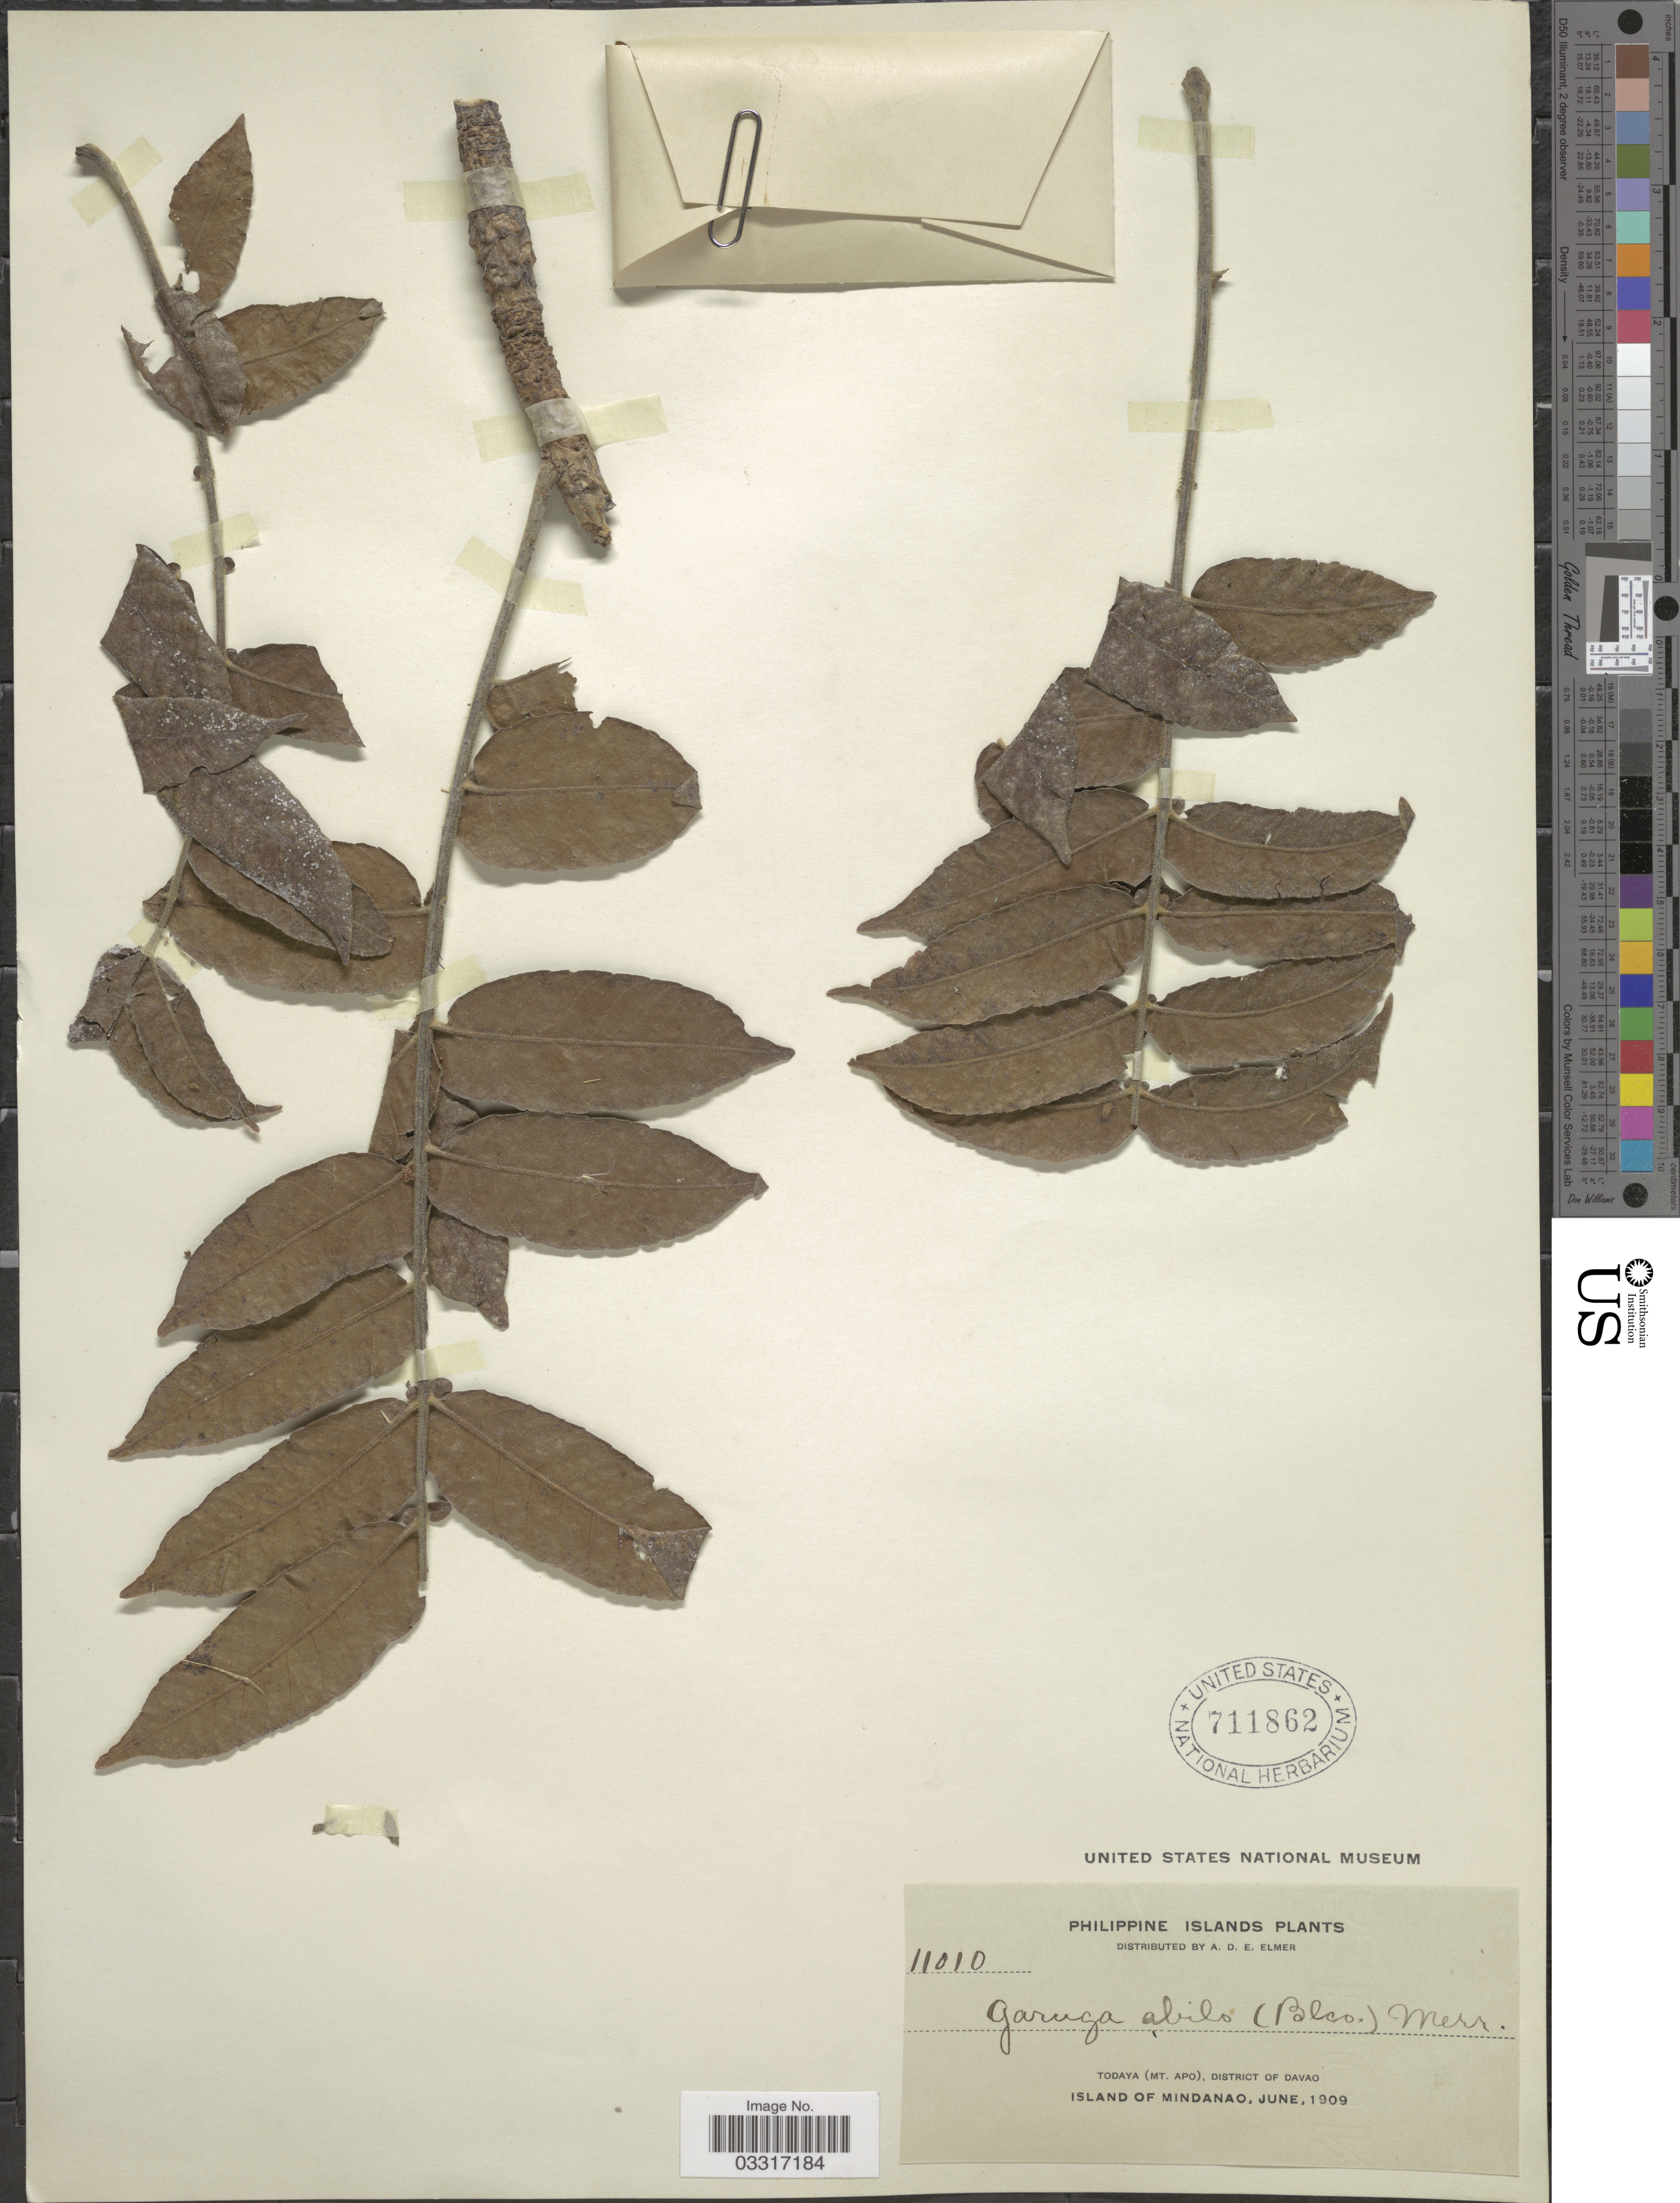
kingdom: Plantae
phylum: Tracheophyta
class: Magnoliopsida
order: Sapindales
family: Burseraceae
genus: Garuga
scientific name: Garuga floribunda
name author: Decne.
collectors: A. D. E. Elmer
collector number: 11010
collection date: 1909-06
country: Philippines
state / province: Davao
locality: Philippine Islands. Todaya (Mt. Apo), District of Davao. Island of Mindanao.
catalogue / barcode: US 711862